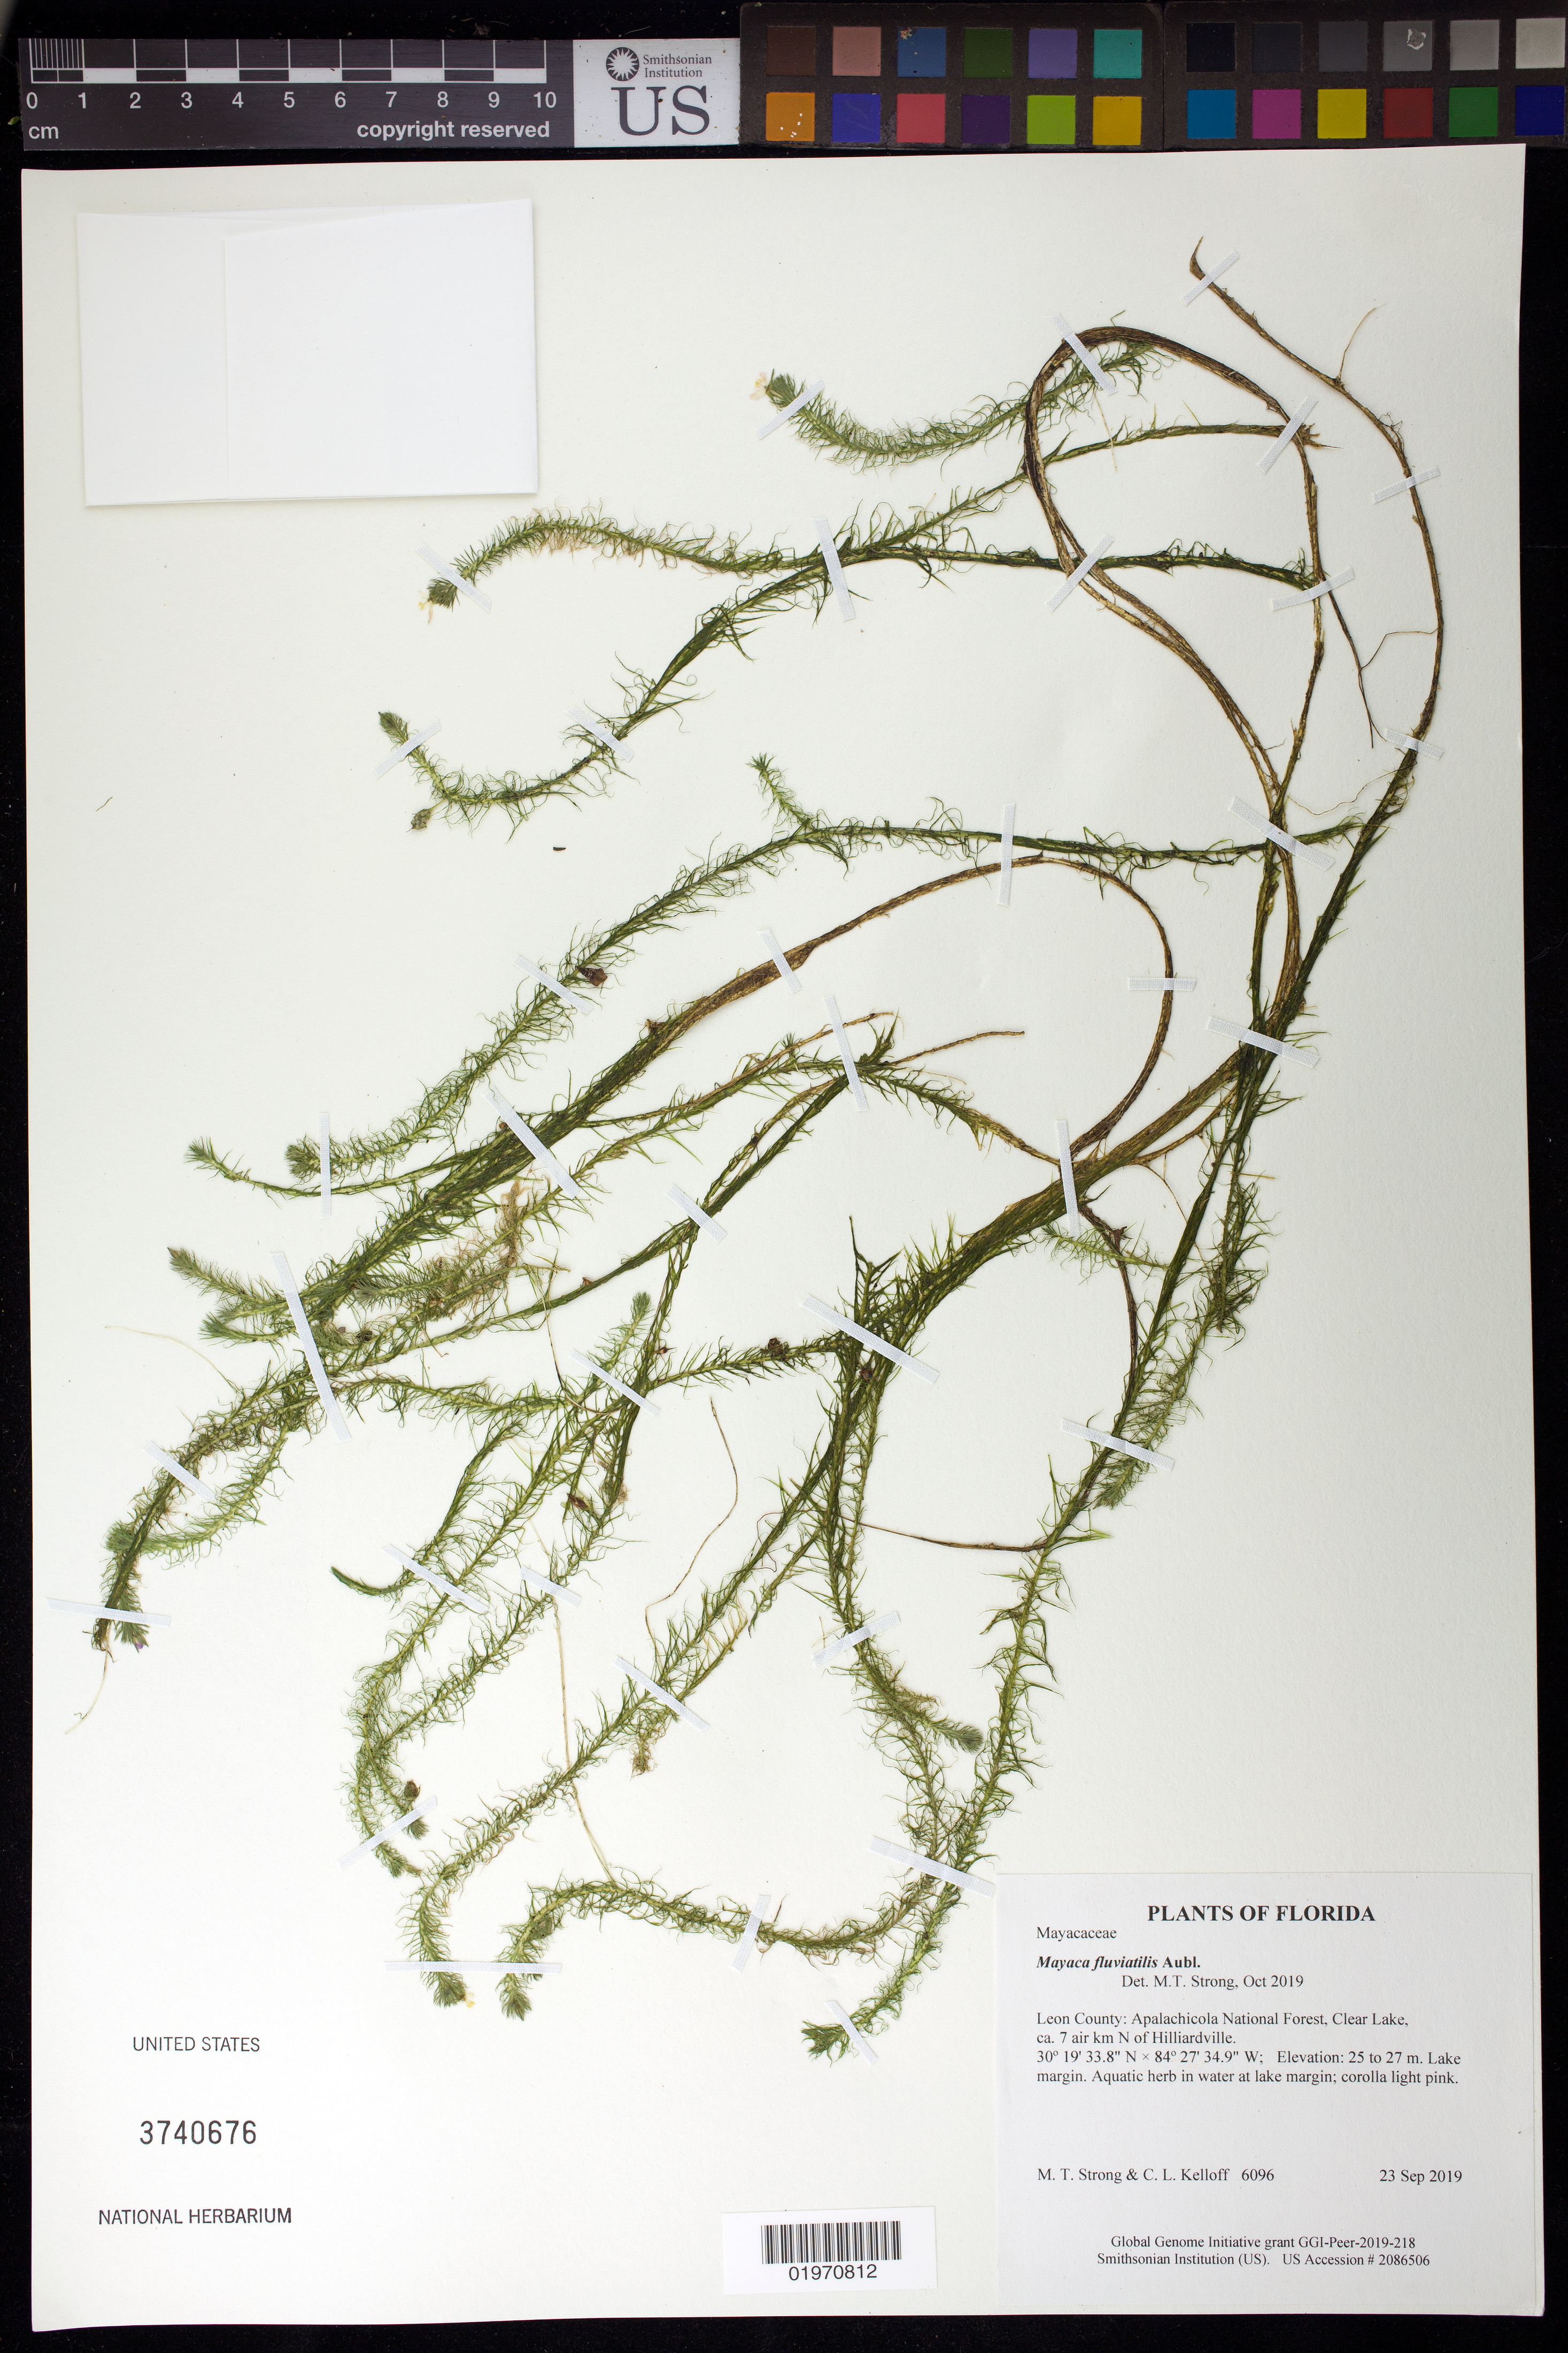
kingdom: Plantae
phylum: Tracheophyta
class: Liliopsida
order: Poales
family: Mayacaceae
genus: Mayaca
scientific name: Mayaca fluviatilis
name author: Aubl.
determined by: Strong, Mark T., (BOT), Smithsonian Institution - National Museum of Natural History (UNITED STATES)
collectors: M. T. Strong & C. L. Kelloff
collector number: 6096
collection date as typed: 23 Sep 2019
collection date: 2019-09-23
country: United States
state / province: Florida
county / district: Leon County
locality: Apalachicola National Forest, Clear Lake, ca. 7 air km N of Hilliardville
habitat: Lake margin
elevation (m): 25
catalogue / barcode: US 3740676